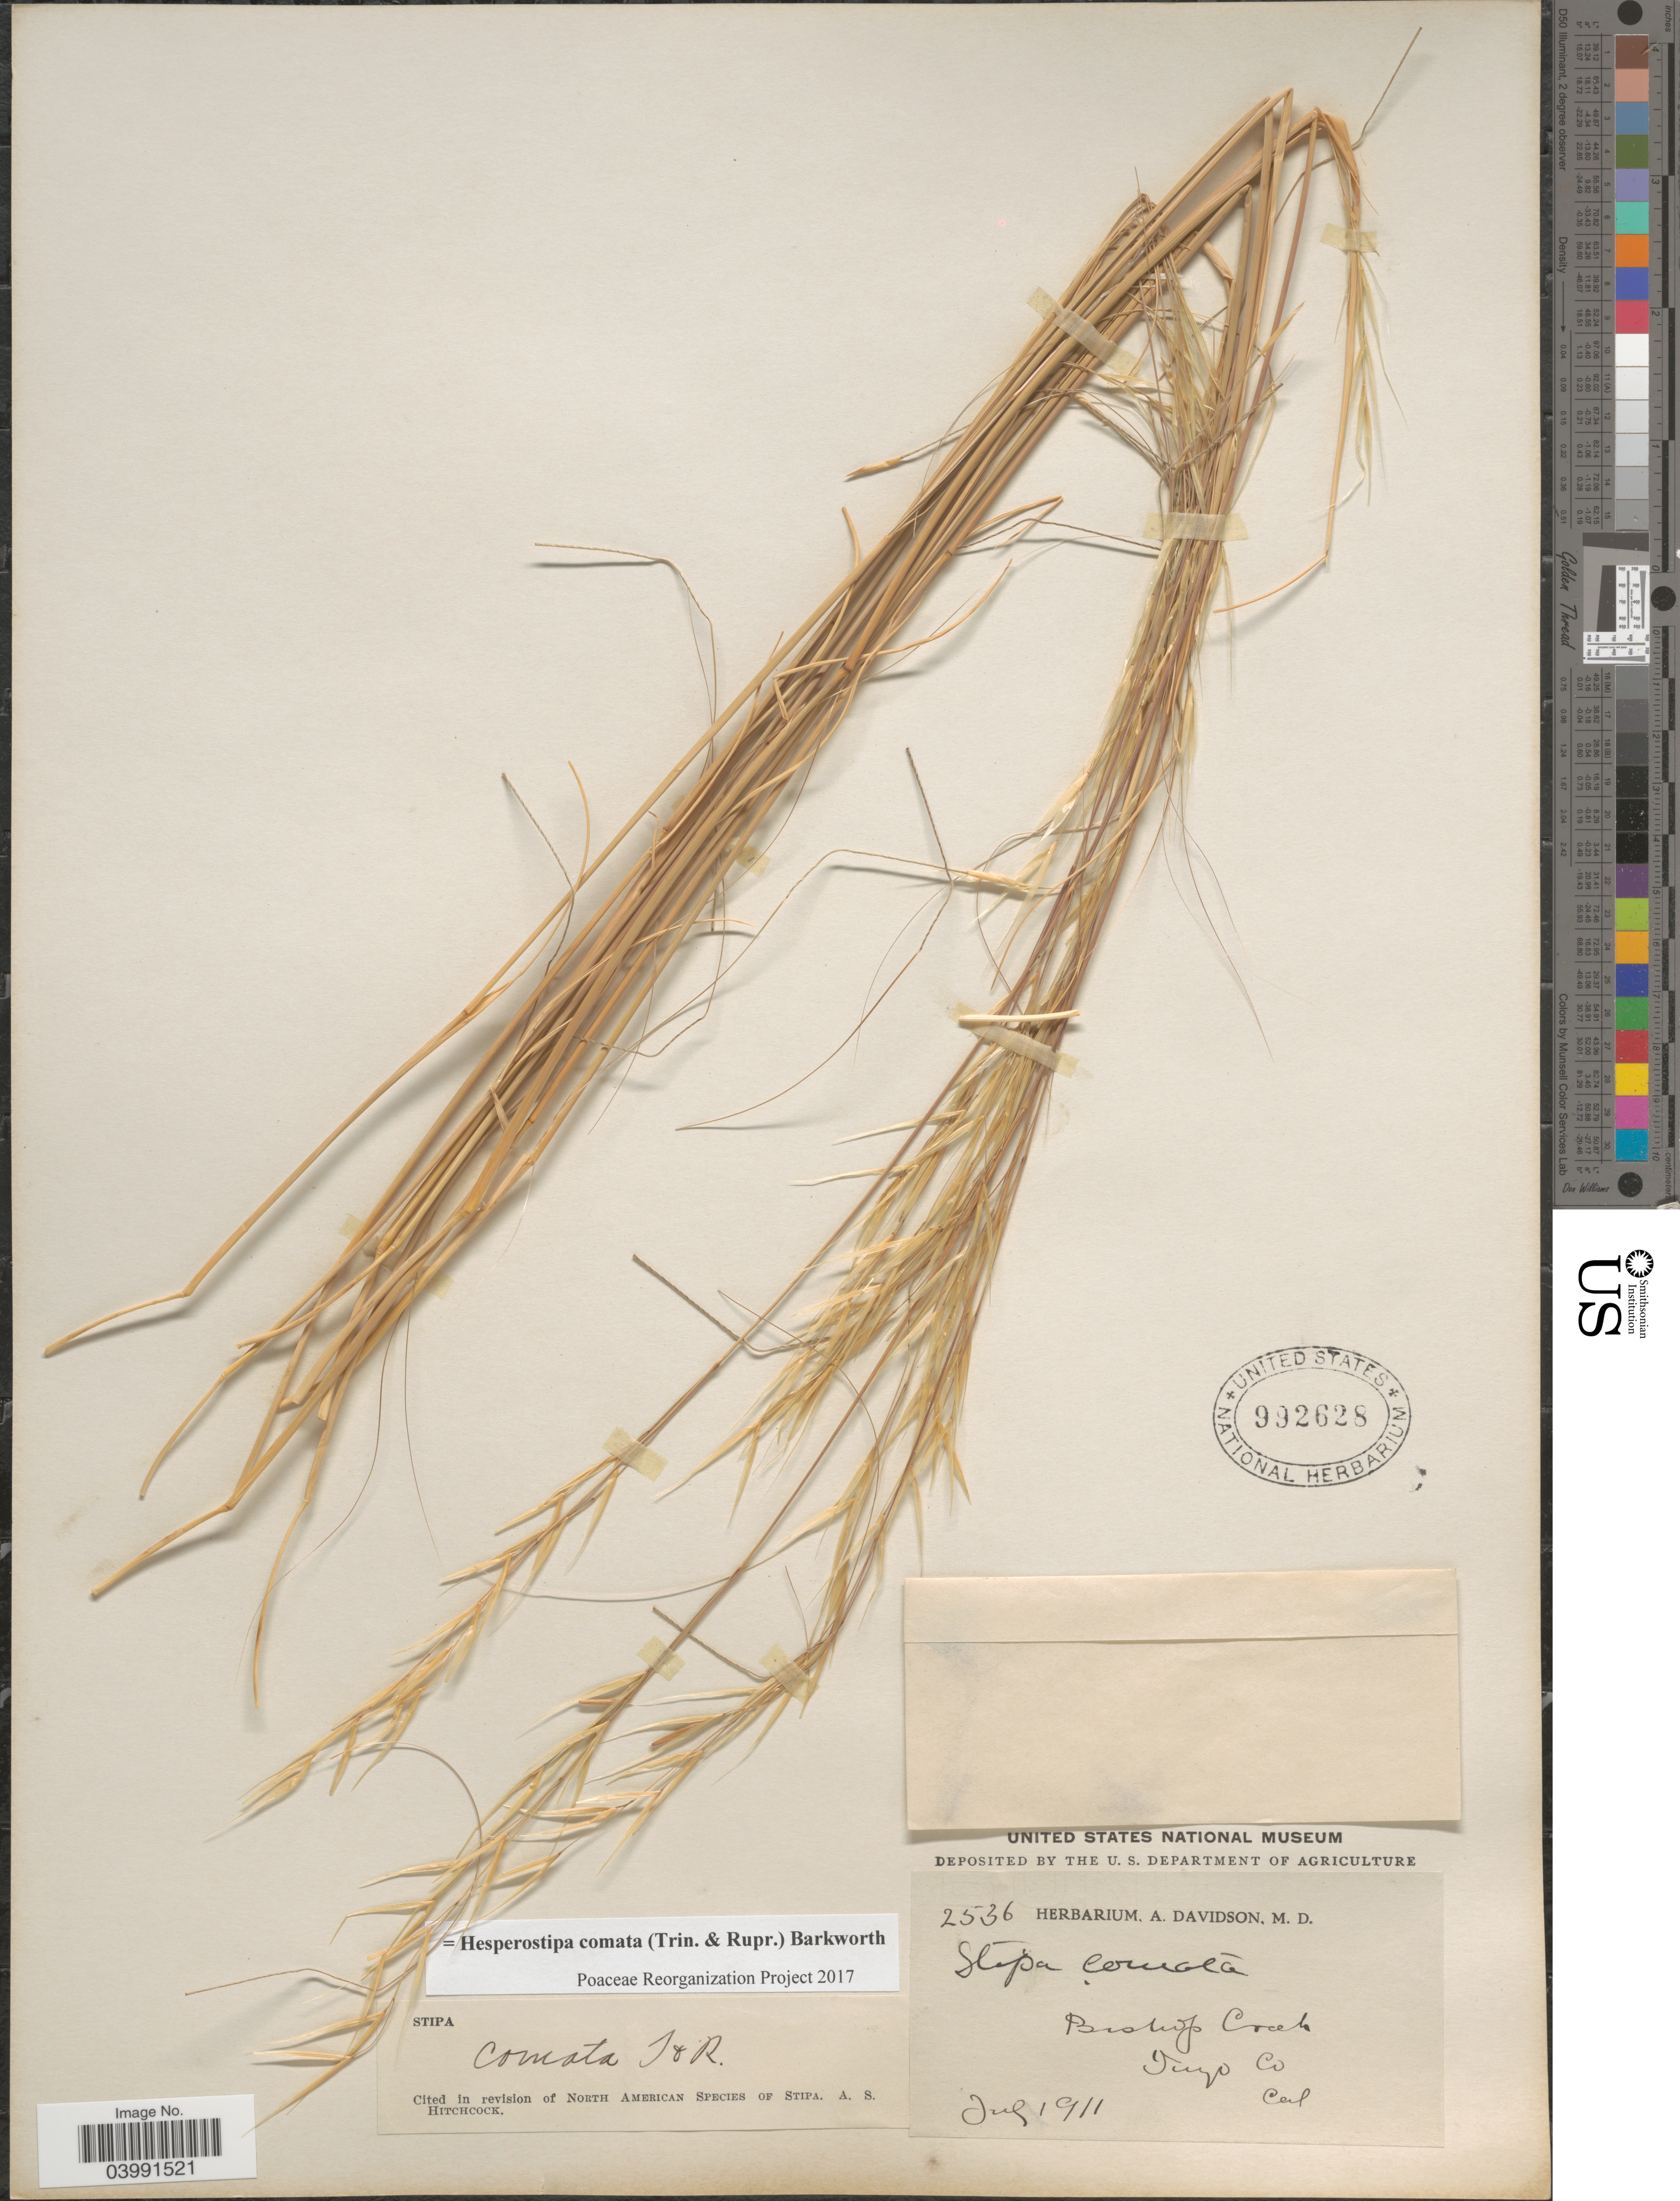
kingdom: Plantae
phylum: Tracheophyta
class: Liliopsida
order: Poales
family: Poaceae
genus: Hesperostipa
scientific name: Hesperostipa comata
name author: (Trin. & Rupr.) Barkworth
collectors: ex herb. A. Davidson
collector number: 2536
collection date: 1911-07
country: United States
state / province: California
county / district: Inyo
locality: Bishop Creek. Inyo Co.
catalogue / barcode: US 992628